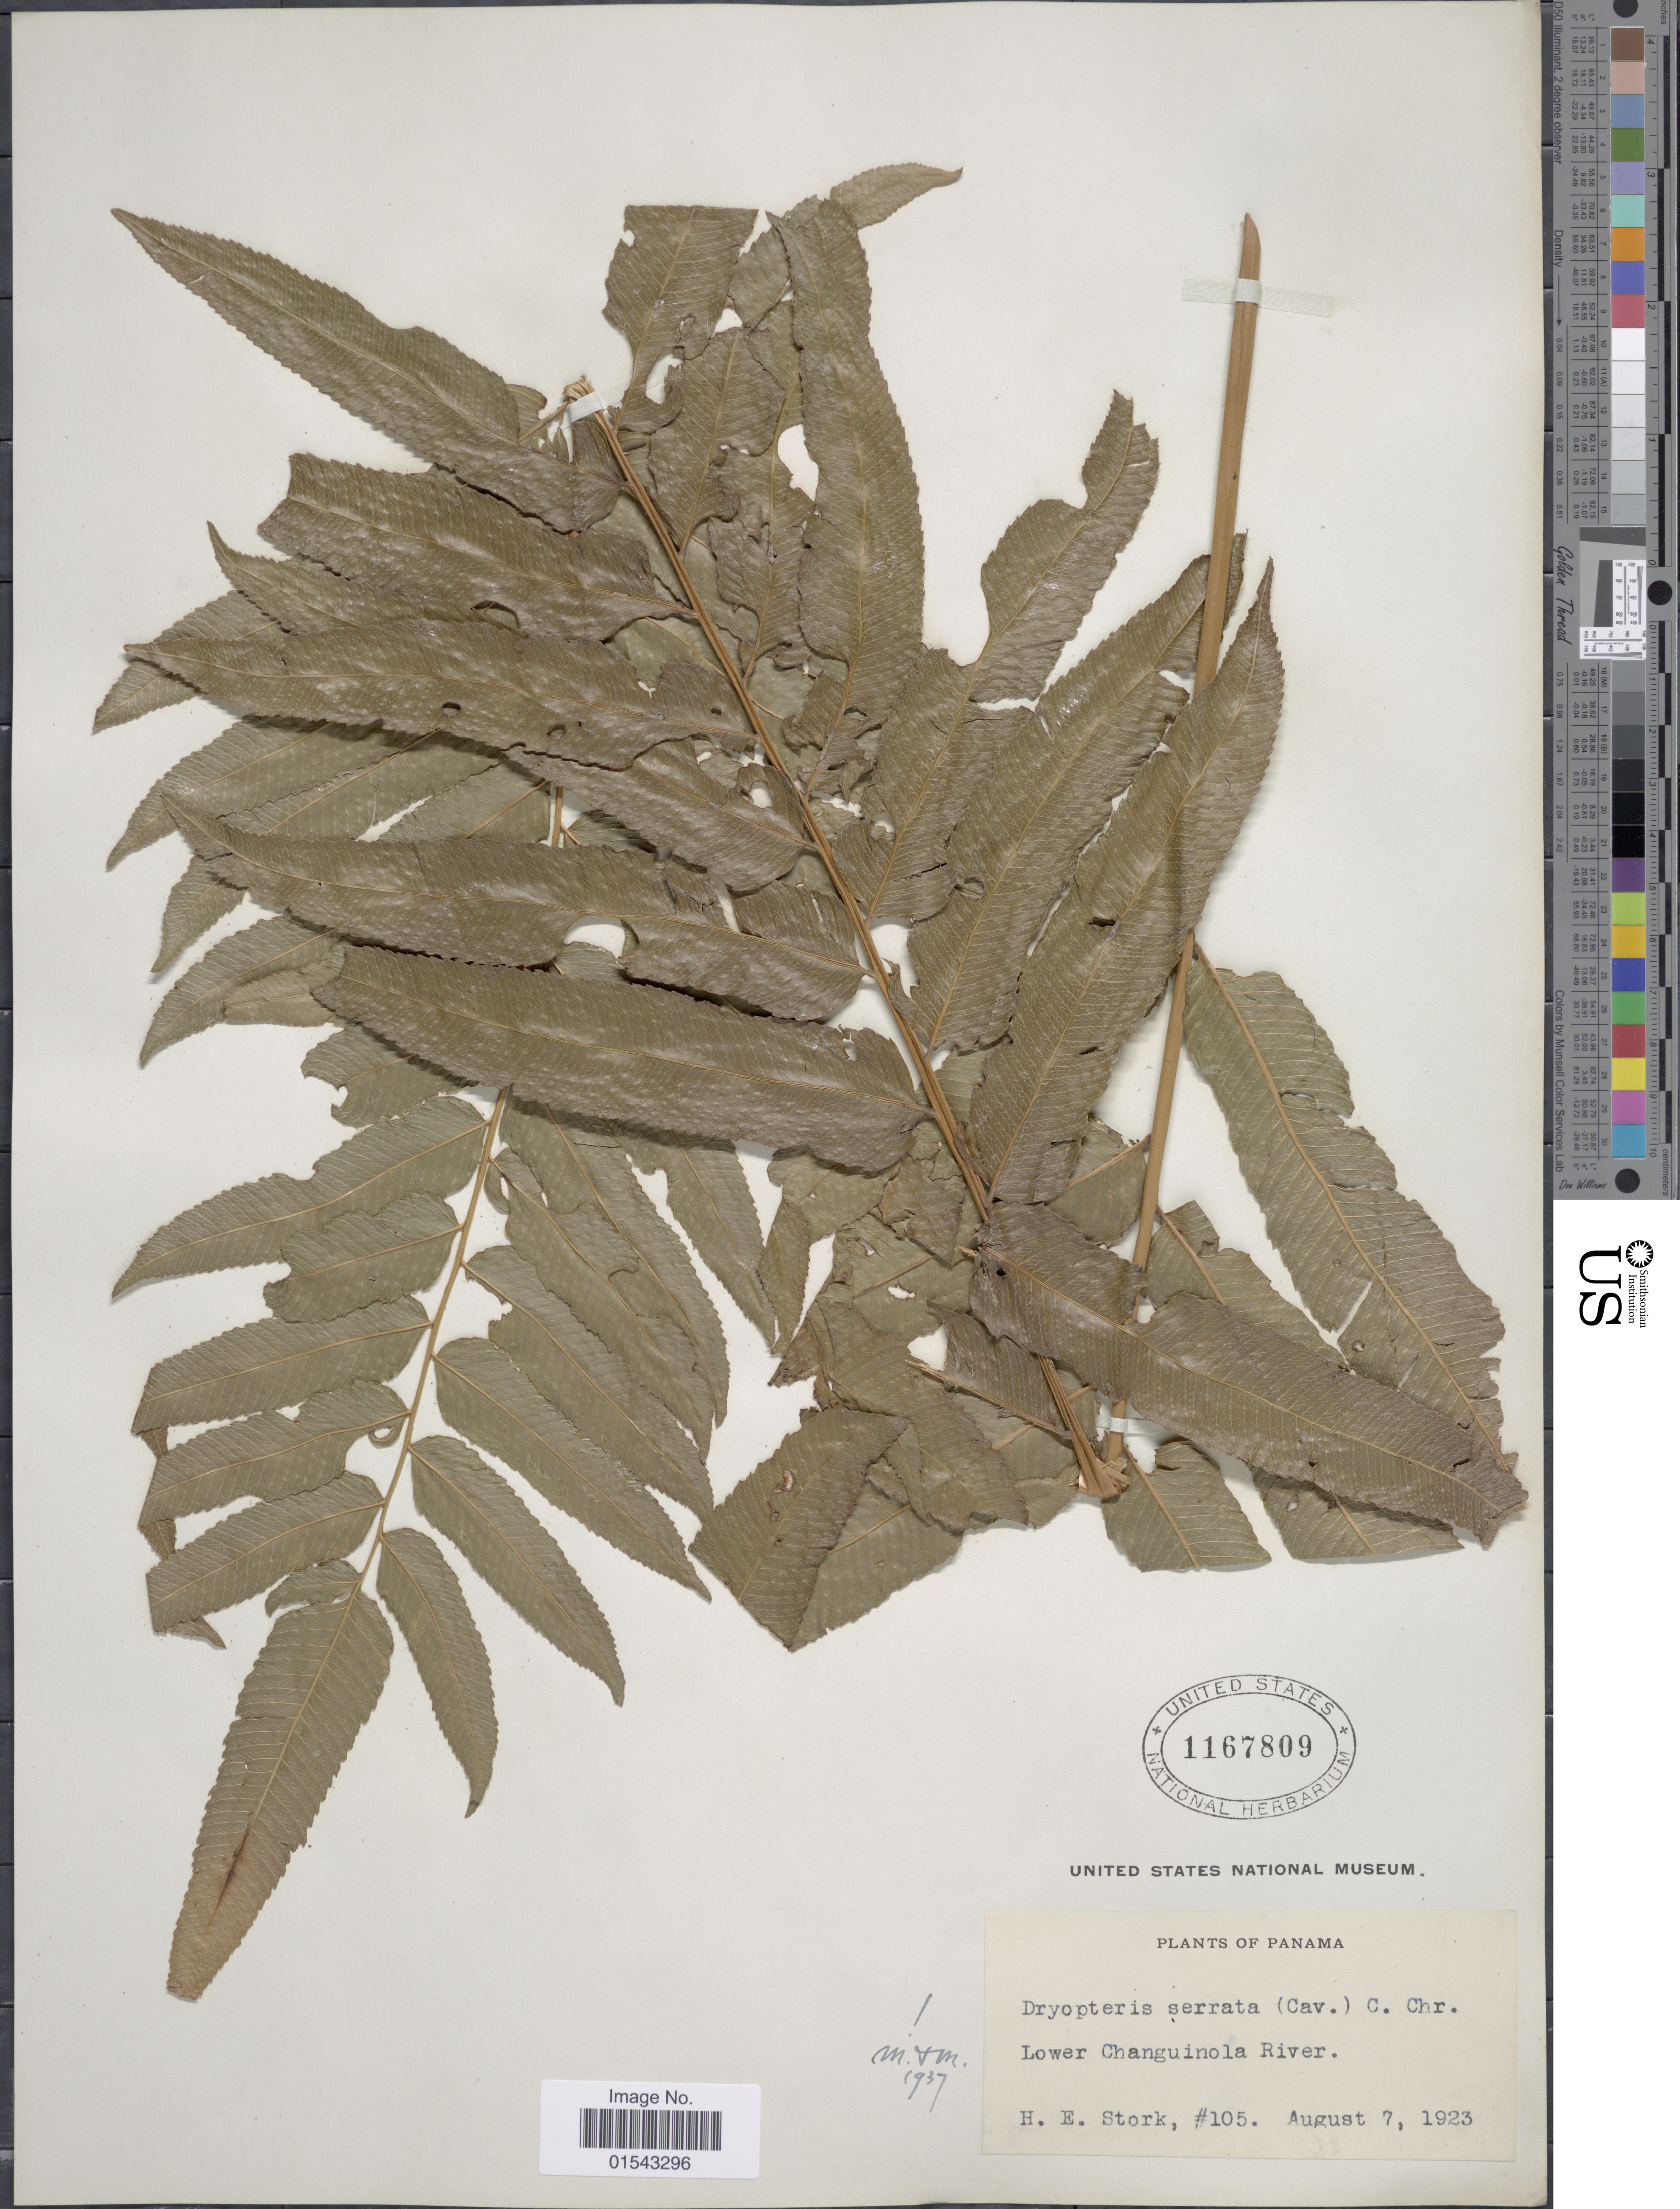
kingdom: Plantae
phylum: Tracheophyta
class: Polypodiopsida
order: Polypodiales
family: Thelypteridaceae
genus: Meniscium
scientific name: Meniscium serratum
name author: Cav.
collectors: H. E. Stork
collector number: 105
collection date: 1923-08-07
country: Panama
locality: Panama, Lower Changuinola River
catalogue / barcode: US 1167809